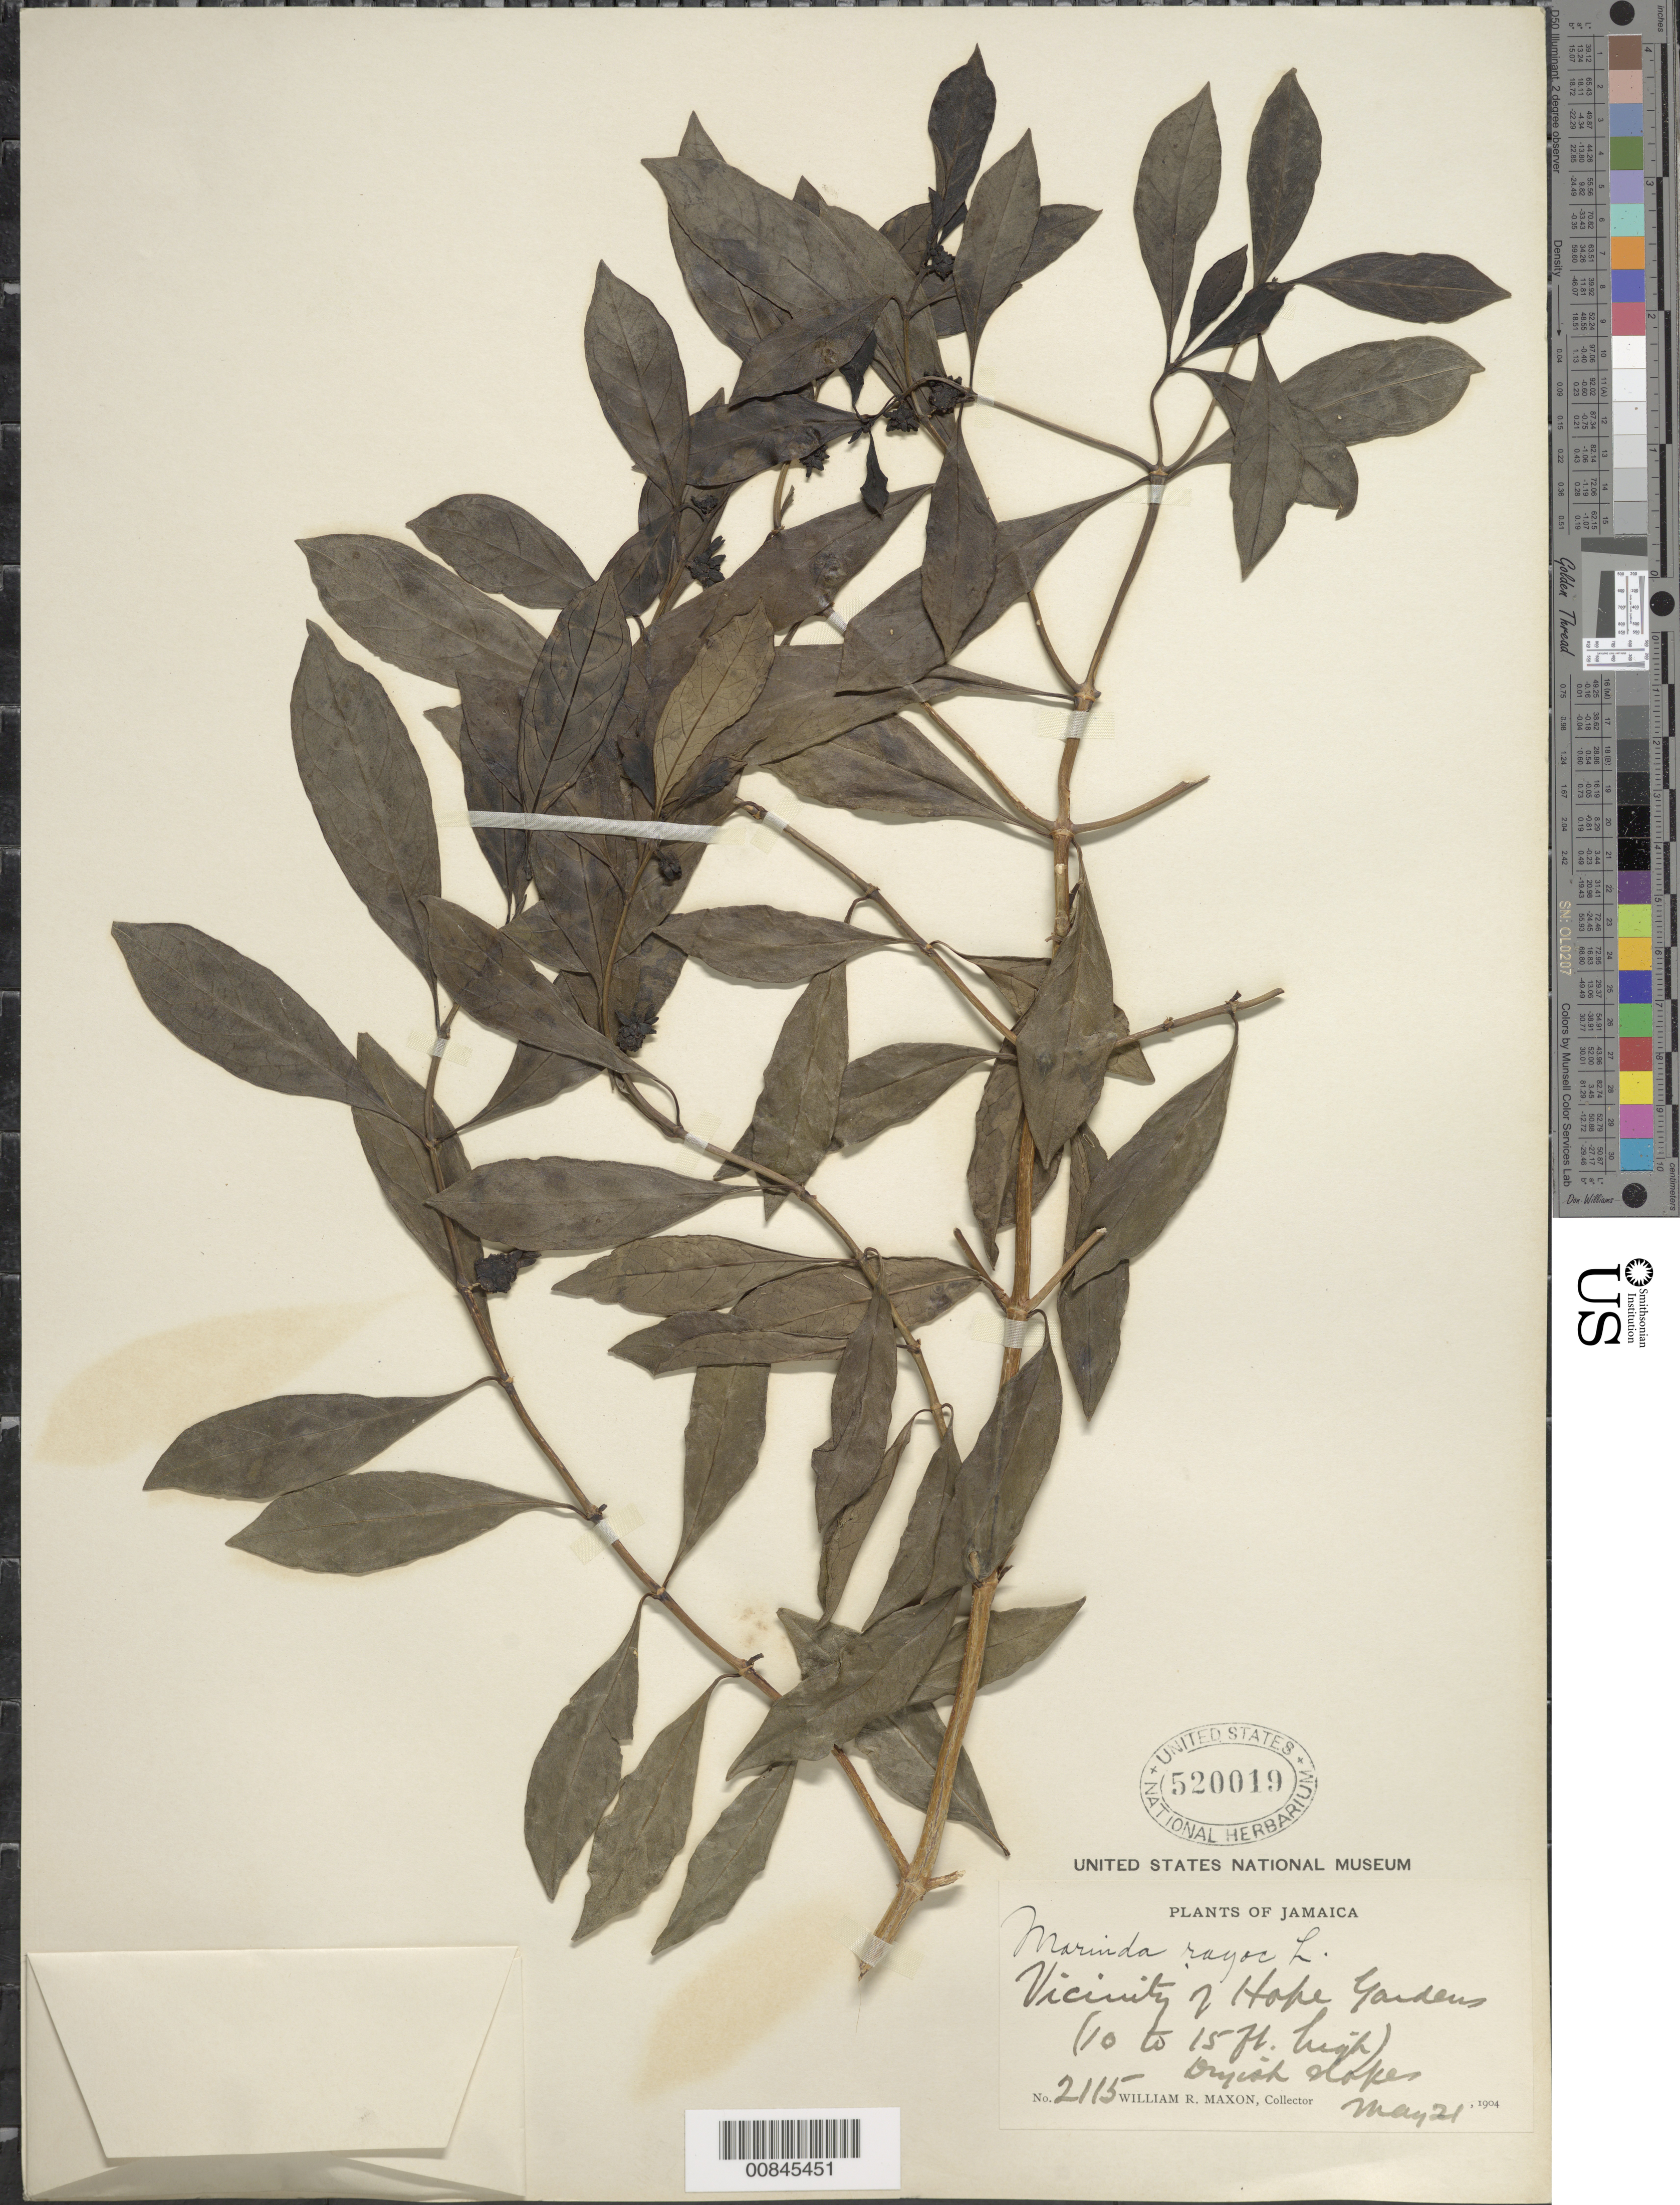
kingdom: Plantae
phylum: Tracheophyta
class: Magnoliopsida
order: Gentianales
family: Rubiaceae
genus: Morinda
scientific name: Morinda royoc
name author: L.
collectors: W. R. Maxon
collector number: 2115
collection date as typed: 21 May 1904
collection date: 1904-05-21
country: Jamaica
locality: Vicinity of Hope Gardens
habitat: Dry slopes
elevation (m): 3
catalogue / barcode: US 520019